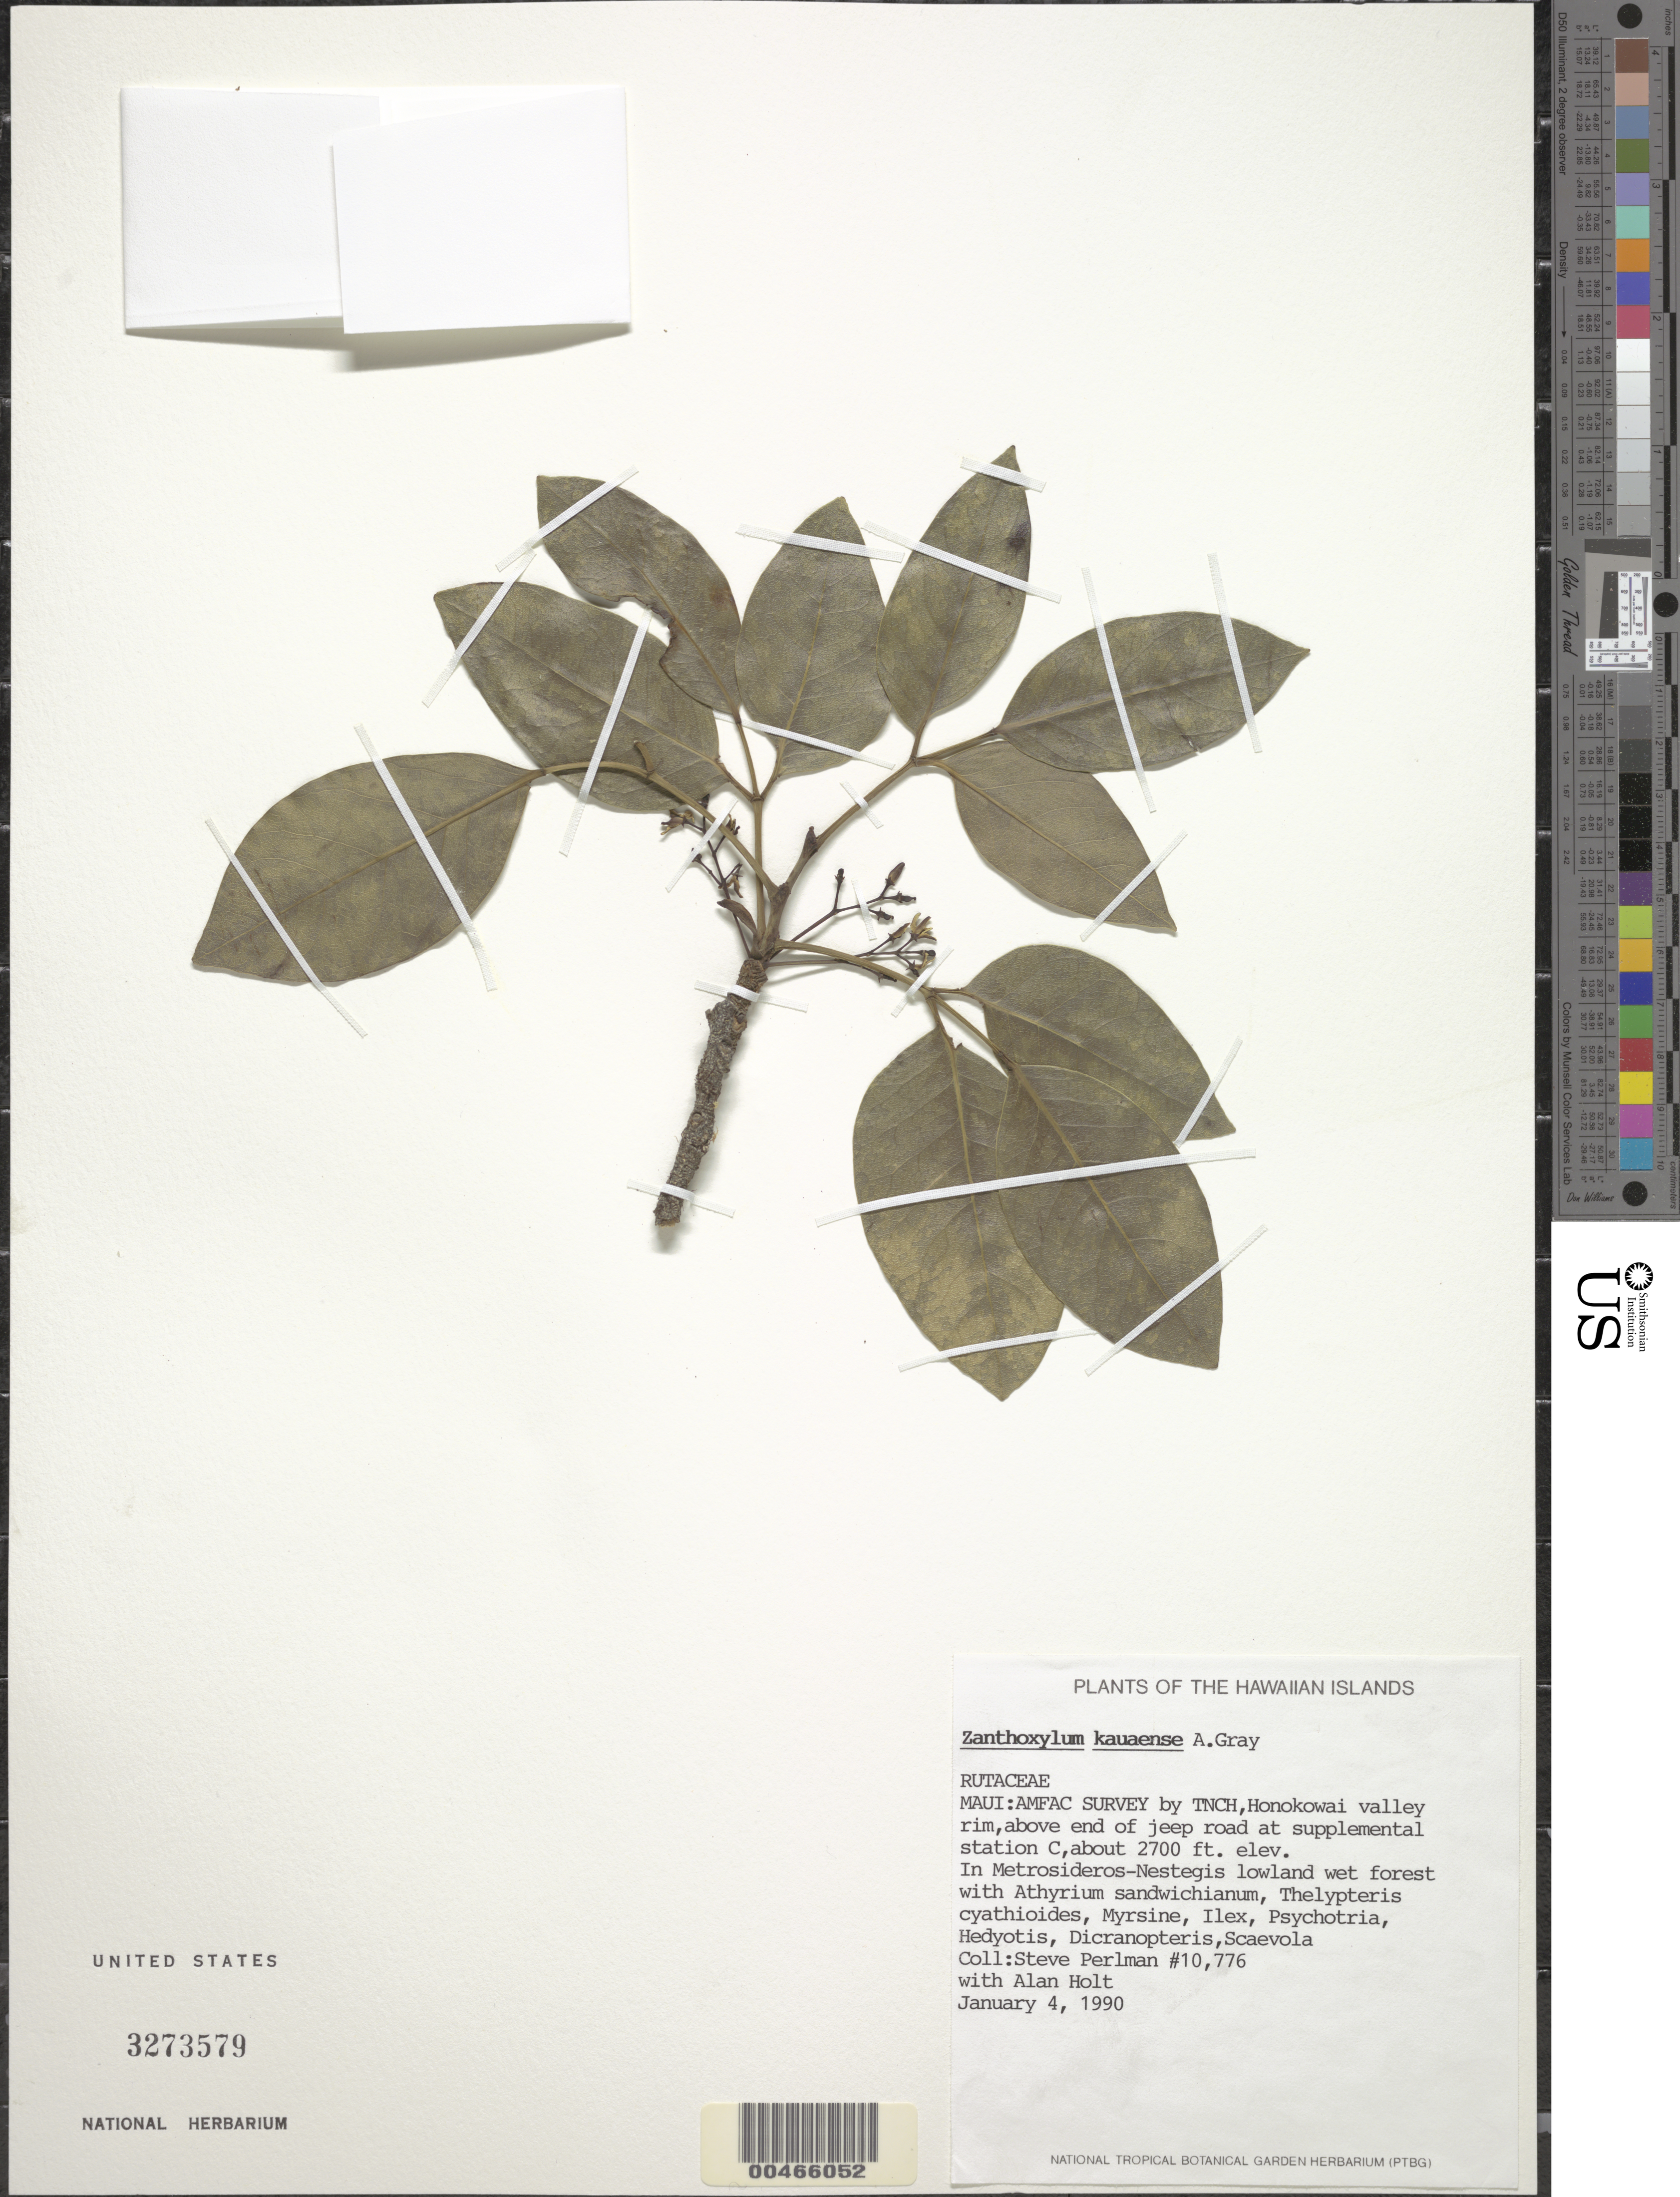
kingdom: Plantae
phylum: Tracheophyta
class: Magnoliopsida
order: Sapindales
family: Rutaceae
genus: Zanthoxylum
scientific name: Zanthoxylum kauaense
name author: A. Gray in Wilkes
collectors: S. P. Perlman & A. Holt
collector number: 10776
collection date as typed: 4 Jan 1990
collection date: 1990-01-04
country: United States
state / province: Hawaii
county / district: Maui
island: Maui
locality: AMFAC SURVEY by TNCH, Honokowai valley rim, above end of jeep road at supplemental station C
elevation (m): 823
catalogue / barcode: US 3273579